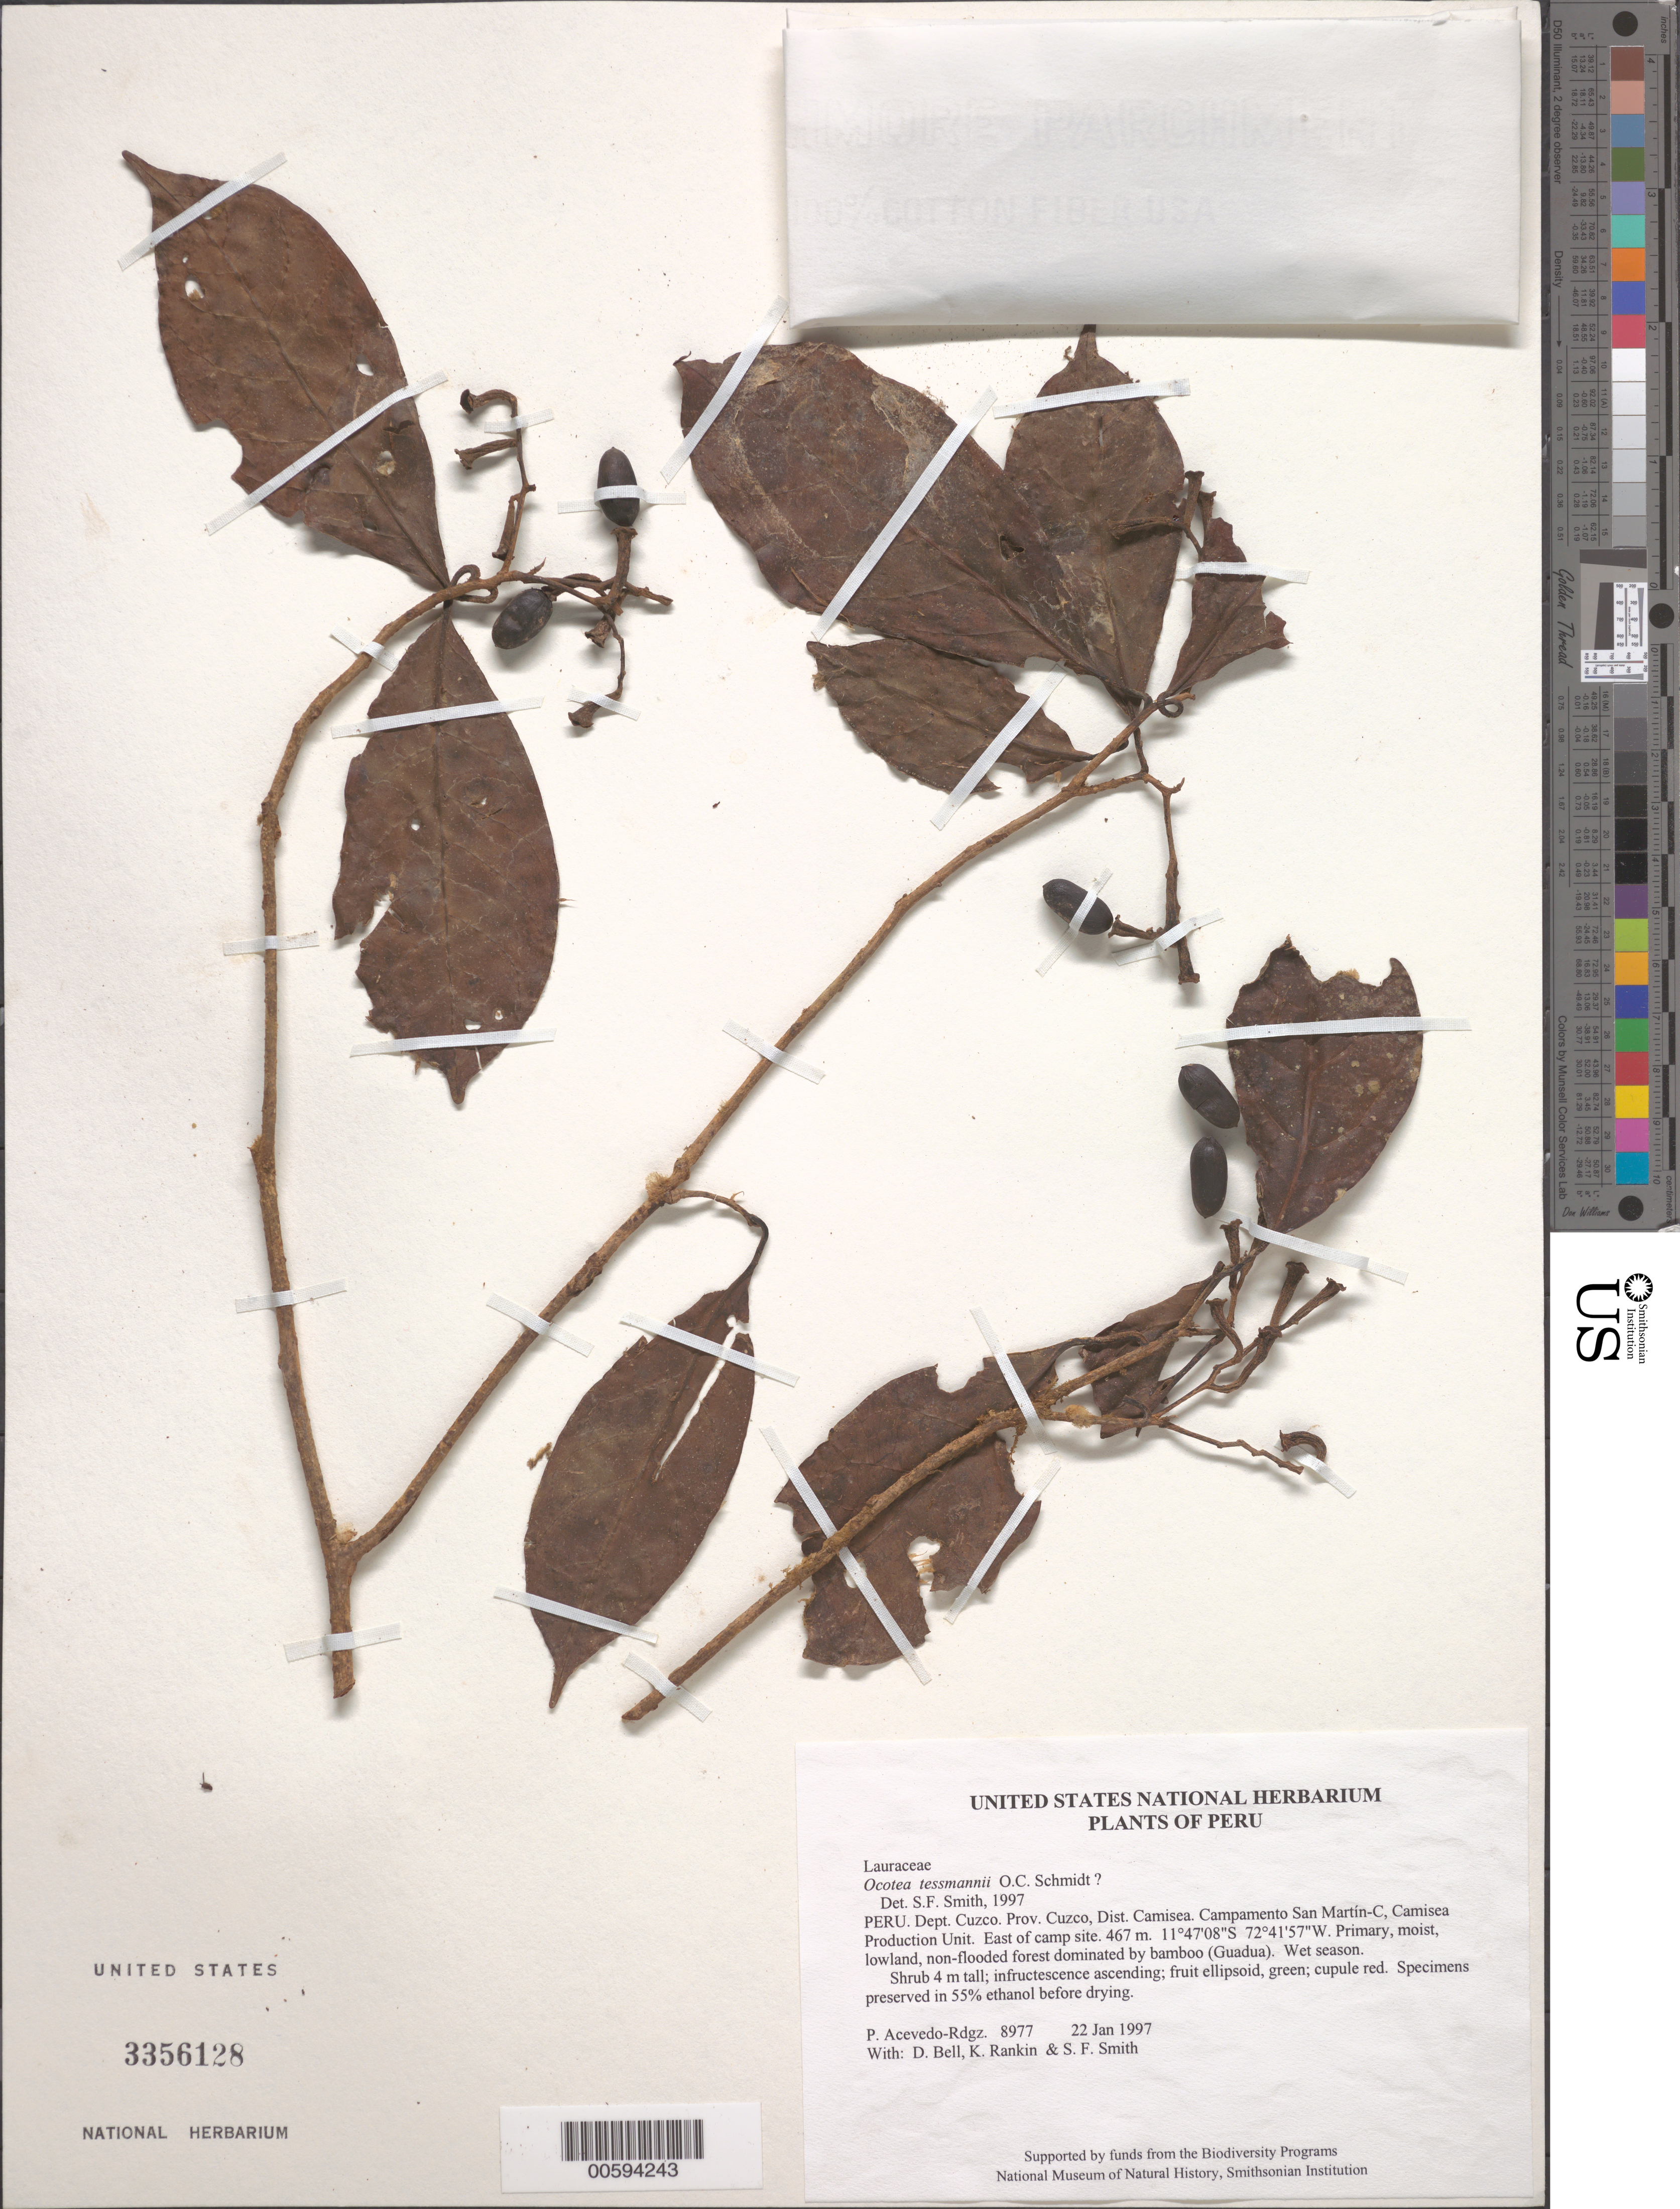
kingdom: Plantae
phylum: Tracheophyta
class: Magnoliopsida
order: Laurales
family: Lauraceae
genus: Ocotea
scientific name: Ocotea sp.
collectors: P. Acevedo-Rodr., D. A. Bell, K. B. Rankin & S.F. Smith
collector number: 8977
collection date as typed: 22 Jan 1997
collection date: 1997-01-22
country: Peru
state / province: Cusco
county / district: Cusco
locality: Districto Camisea, Campamento San Martín-C, Camisea Production Unit. East of camp site.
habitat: Primary, moist, lowland, non-flooded forest dominated by bamboo (Guadua). Wet season.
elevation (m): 467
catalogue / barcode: US 3356128